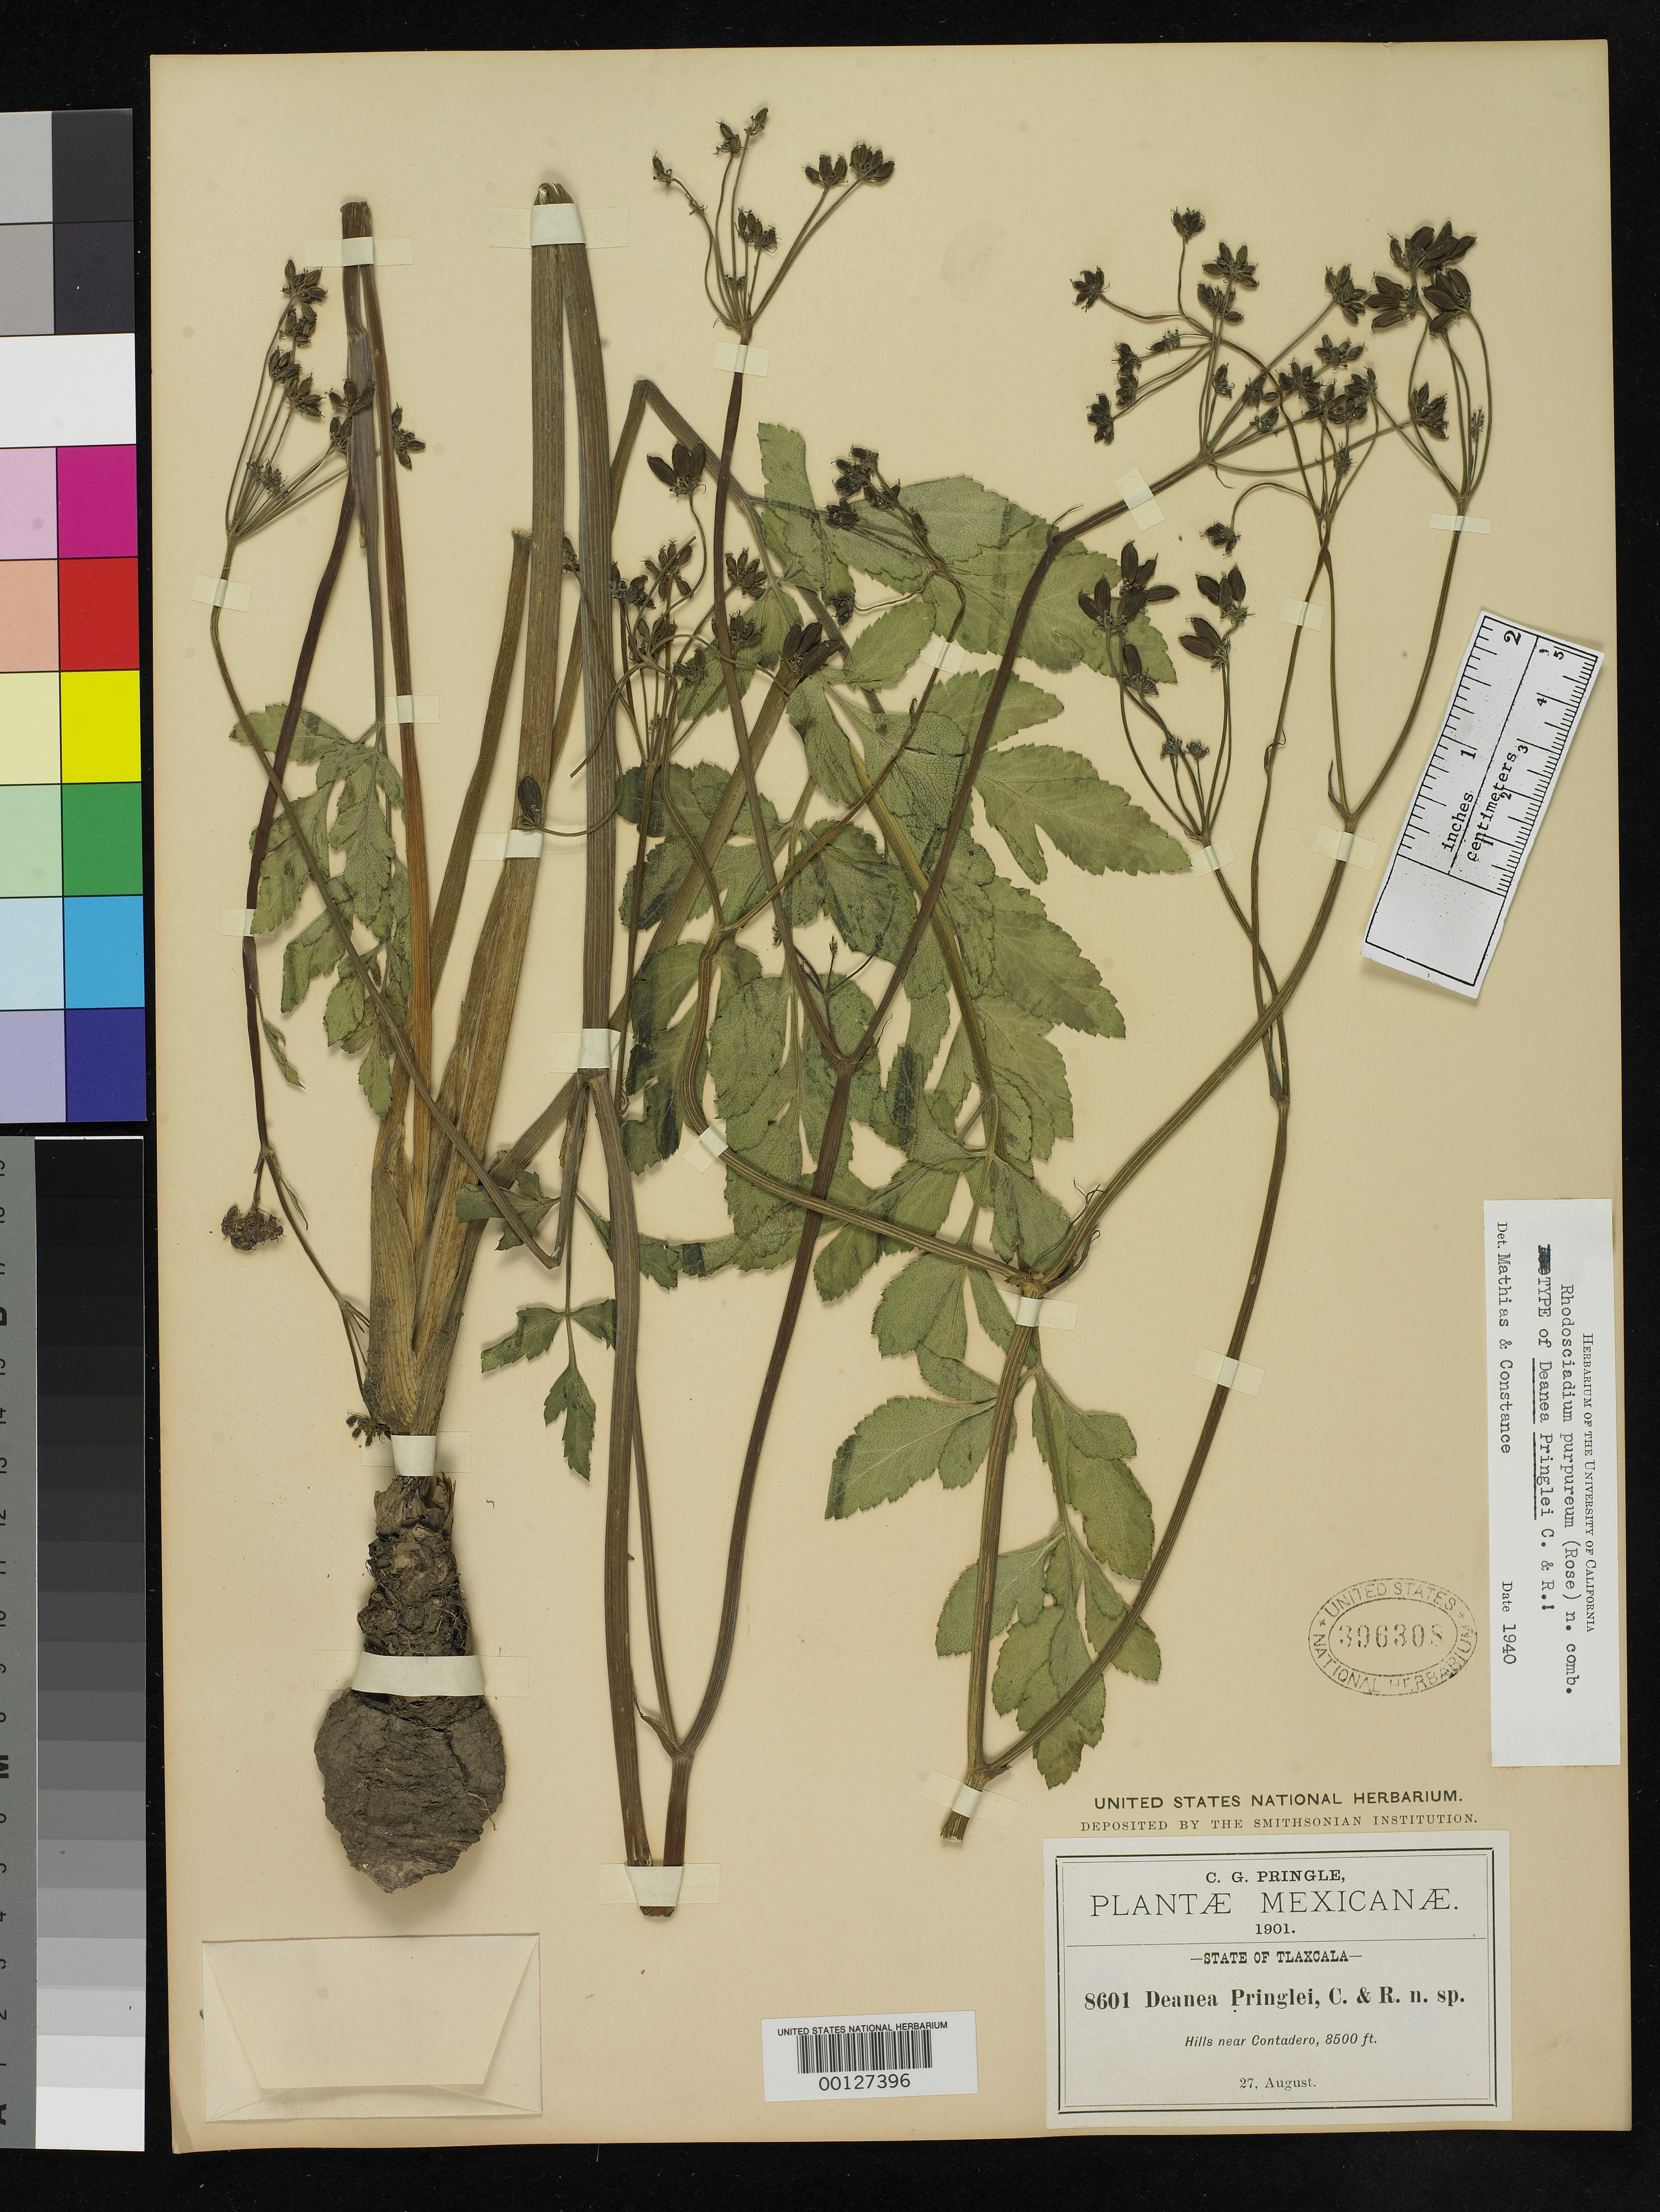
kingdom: Plantae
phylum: Tracheophyta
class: Magnoliopsida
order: Apiales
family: Apiaceae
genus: Deanea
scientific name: Deanea pringlei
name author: Rose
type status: Holotype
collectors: C. G. Pringle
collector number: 8601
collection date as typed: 27 Aug 1901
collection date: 1901-08-27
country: Mexico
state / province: Tlaxcala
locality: Near Contadero.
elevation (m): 2550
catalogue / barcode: US 396308